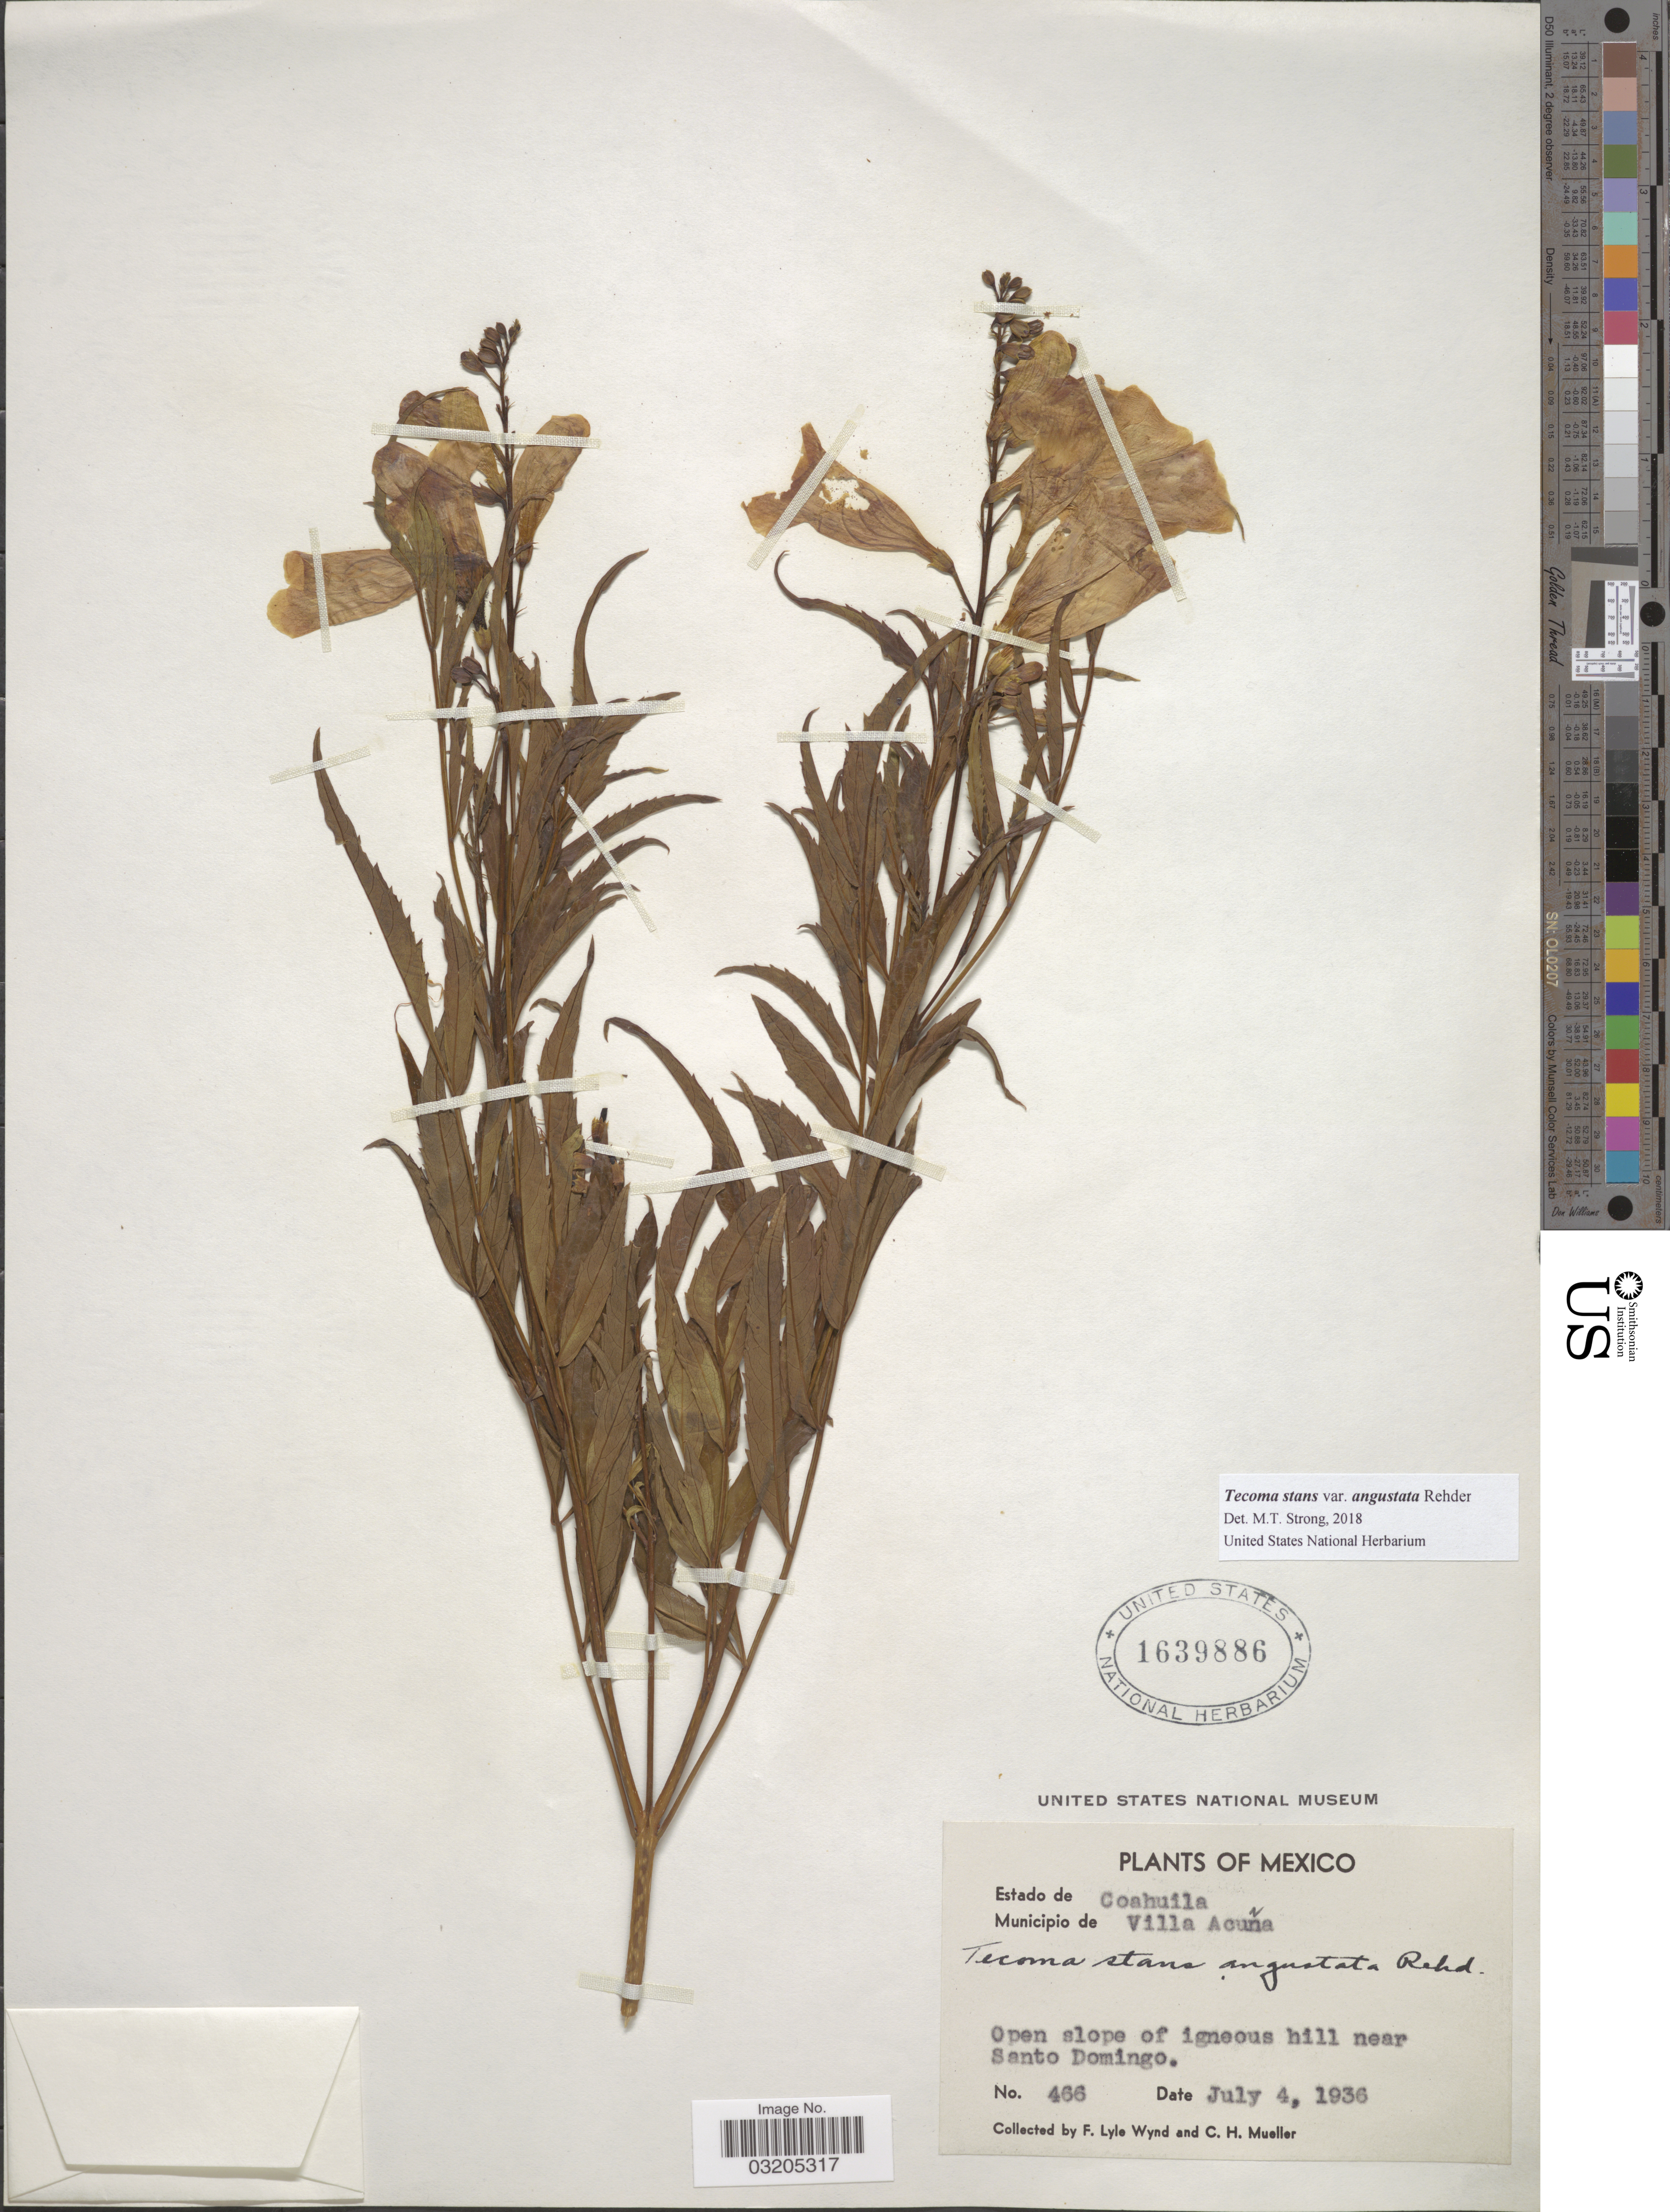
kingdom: Plantae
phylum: Tracheophyta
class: Magnoliopsida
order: Lamiales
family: Bignoniaceae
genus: Tecoma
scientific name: Tecoma stans var. angustata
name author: Rehder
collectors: F. L. Wynd & C. H. Mueller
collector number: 466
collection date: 1936-07-04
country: Mexico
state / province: Coahuila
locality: Municipio de Villa Acuña. Open slope of igneous hill near Santo Domingo.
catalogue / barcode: US 1639886